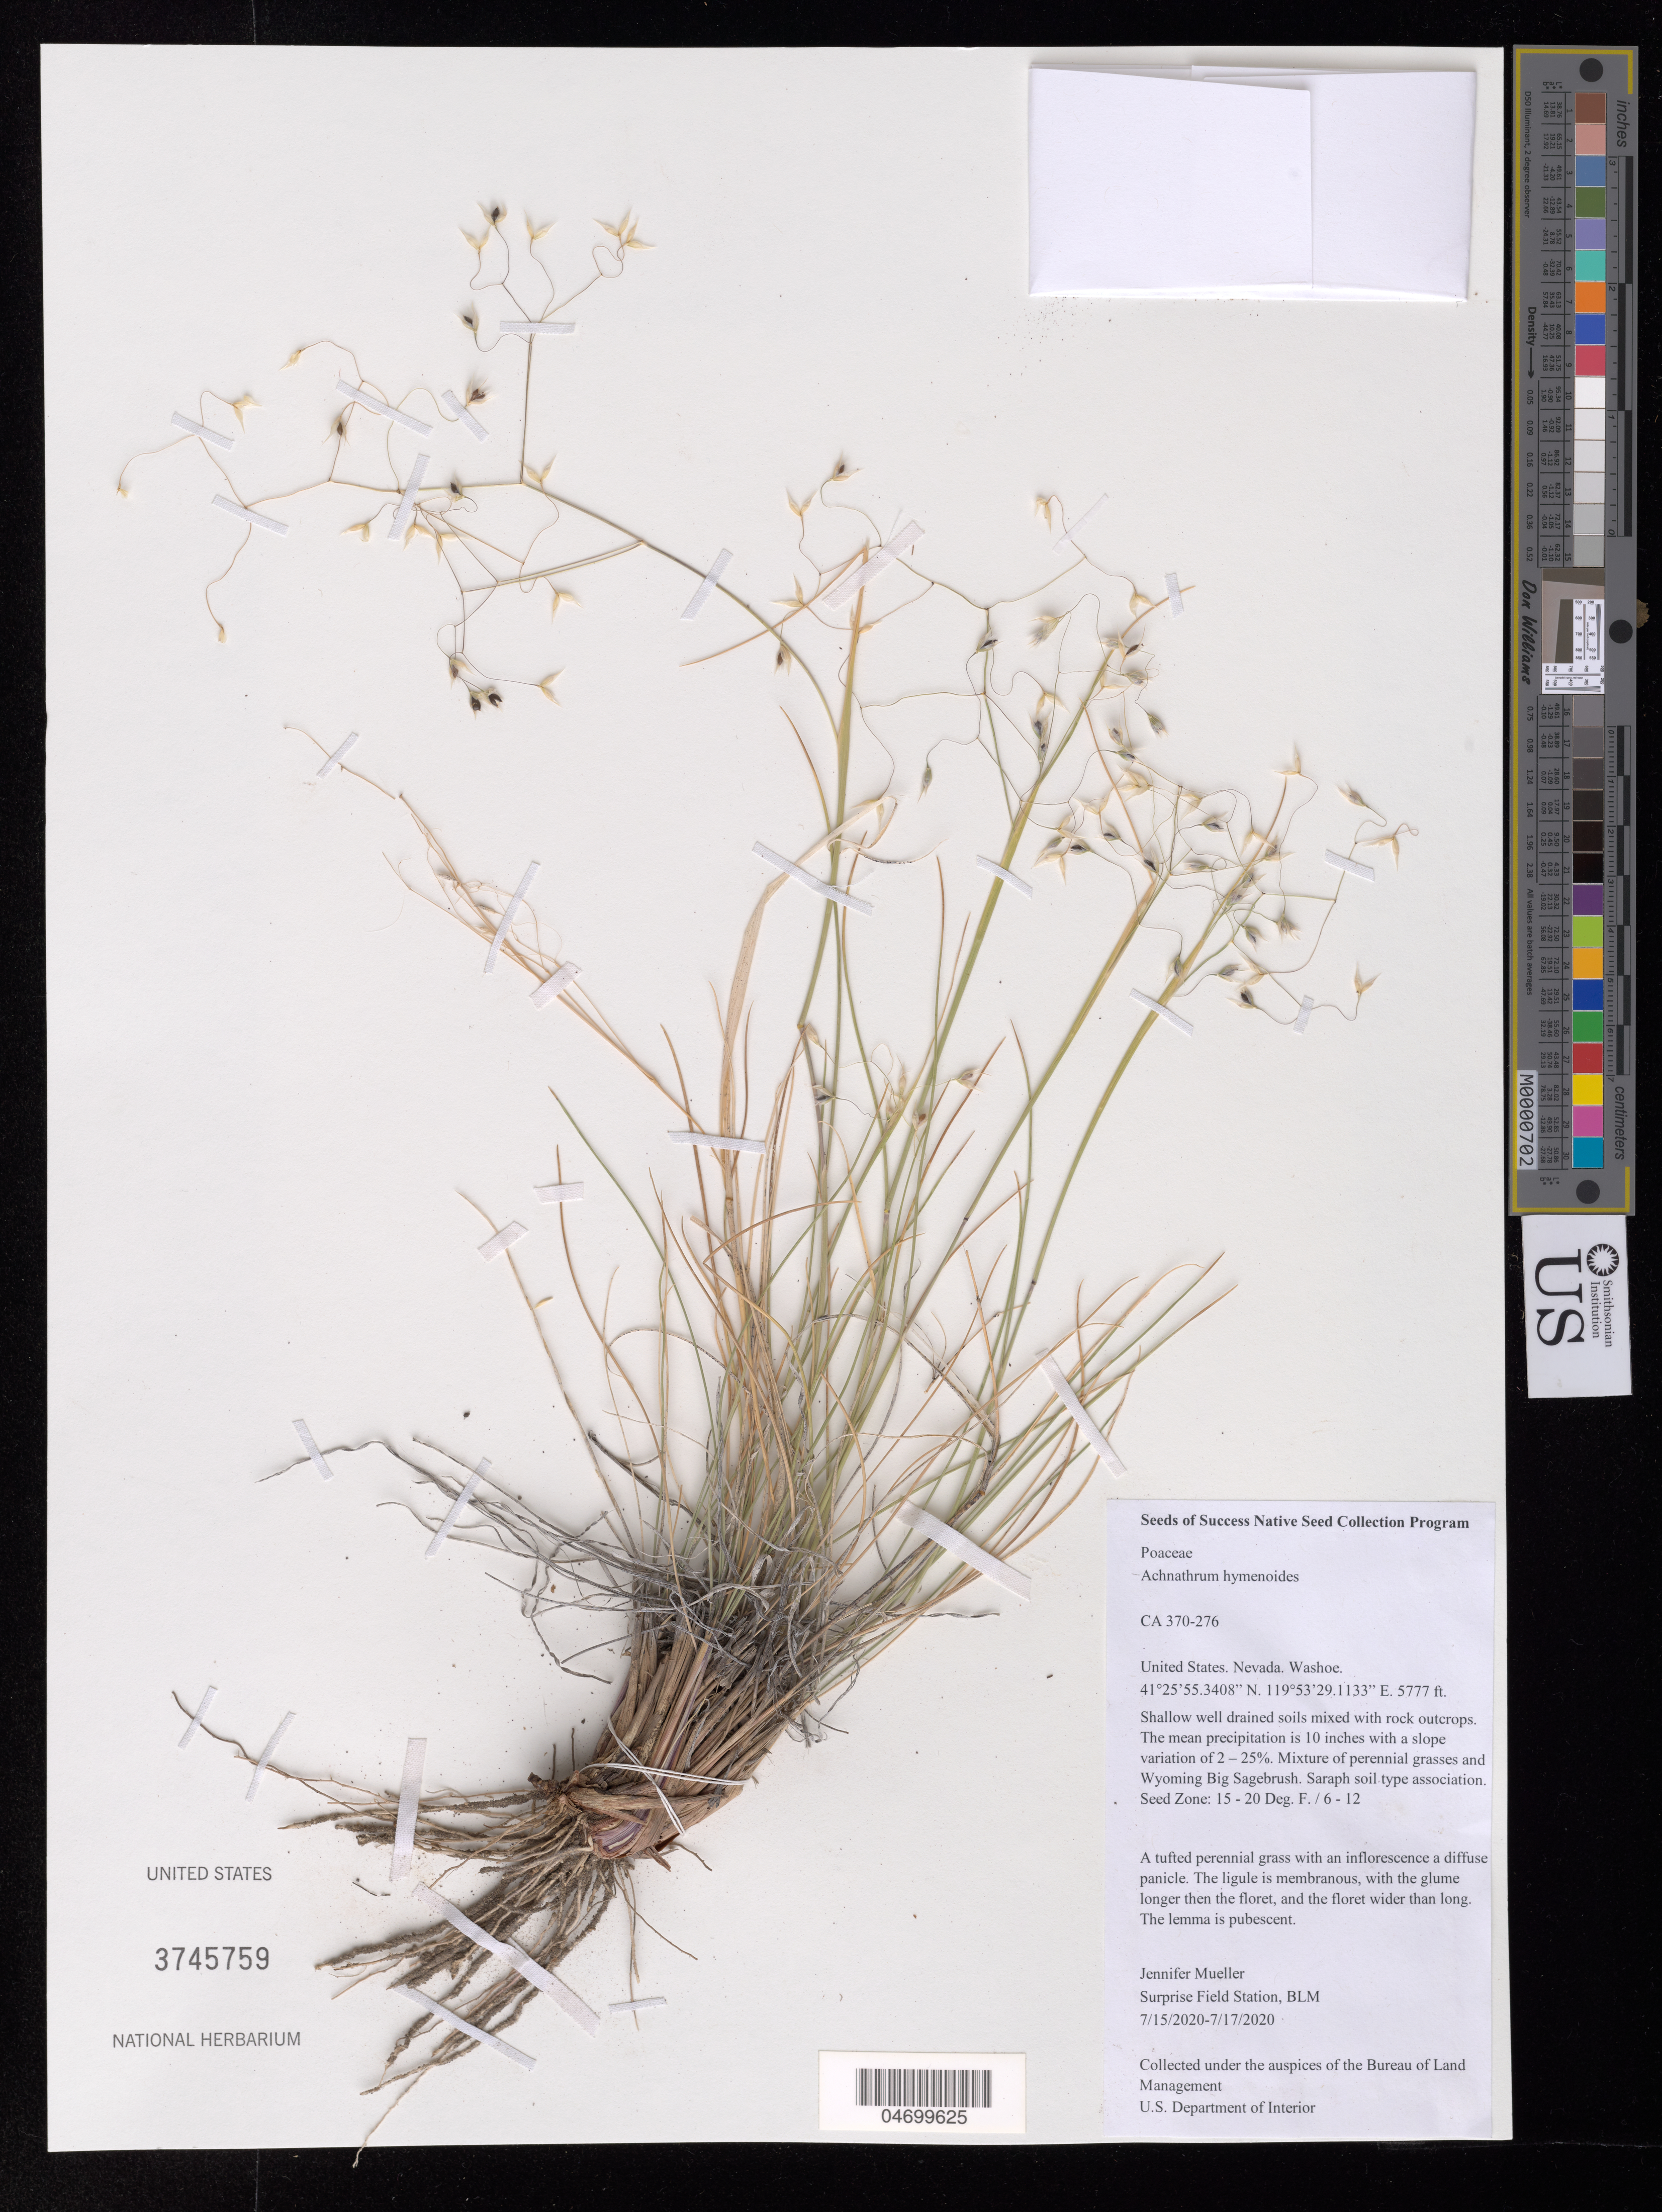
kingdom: Plantae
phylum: Tracheophyta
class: Liliopsida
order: Poales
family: Poaceae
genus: Achnatherum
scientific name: Achnatherum hymenoides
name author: (Roem. & Schult.) Barkworth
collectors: J. Mueller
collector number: CA370-276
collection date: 2020-07-15/2020-07-17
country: United States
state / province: Nevada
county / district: Washoe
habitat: Shallow well drained soils mixed with rock outcrops. Mixture of perennial grasses and Wyoming Big Sagebrush. Saraph soil type association.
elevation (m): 1761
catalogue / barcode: US 3745759